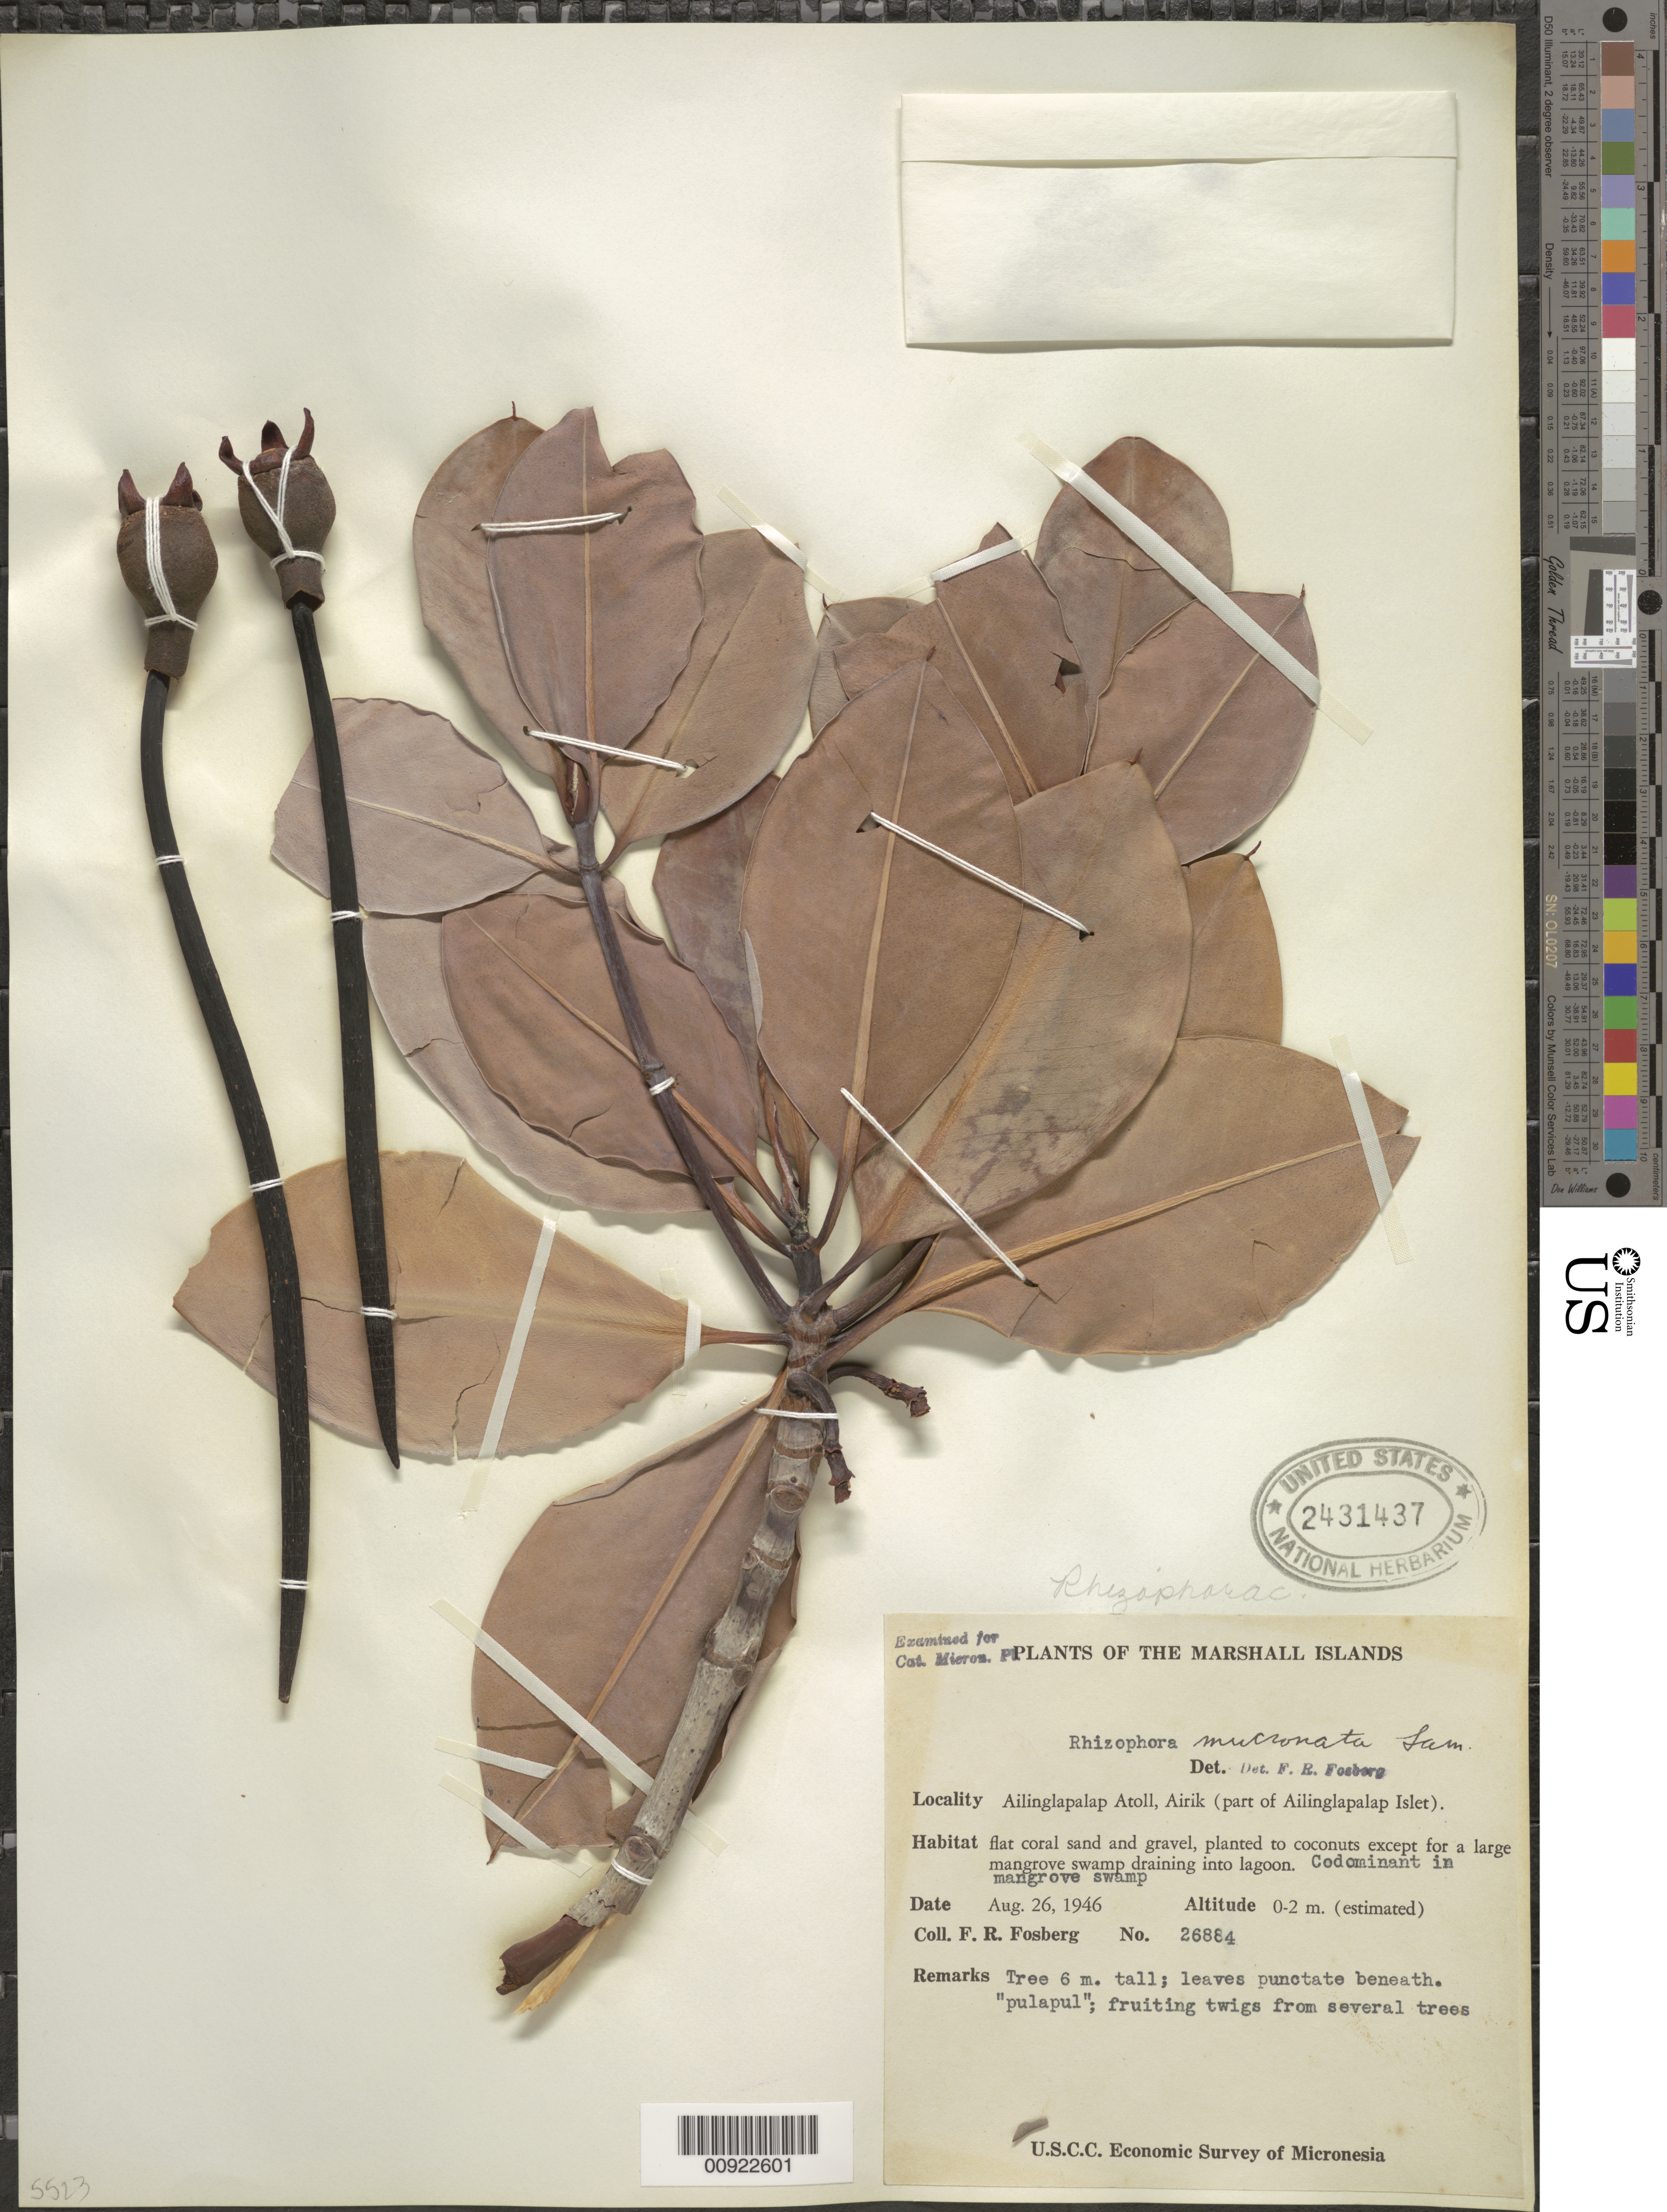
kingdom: Plantae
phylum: Tracheophyta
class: Magnoliopsida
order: Malpighiales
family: Rhizophoraceae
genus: Rhizophora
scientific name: Rhizophora mucronata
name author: Lam.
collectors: F. R. Fosberg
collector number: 26884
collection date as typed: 26 Aug 1946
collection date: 1946-08-26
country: Marshall Islands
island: Ailinglaplap [Ailinglapalap] Atoll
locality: Airik, Ailinglapalap Islet.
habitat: Flat coral sand and gravel.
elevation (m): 0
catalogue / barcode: US 2431437